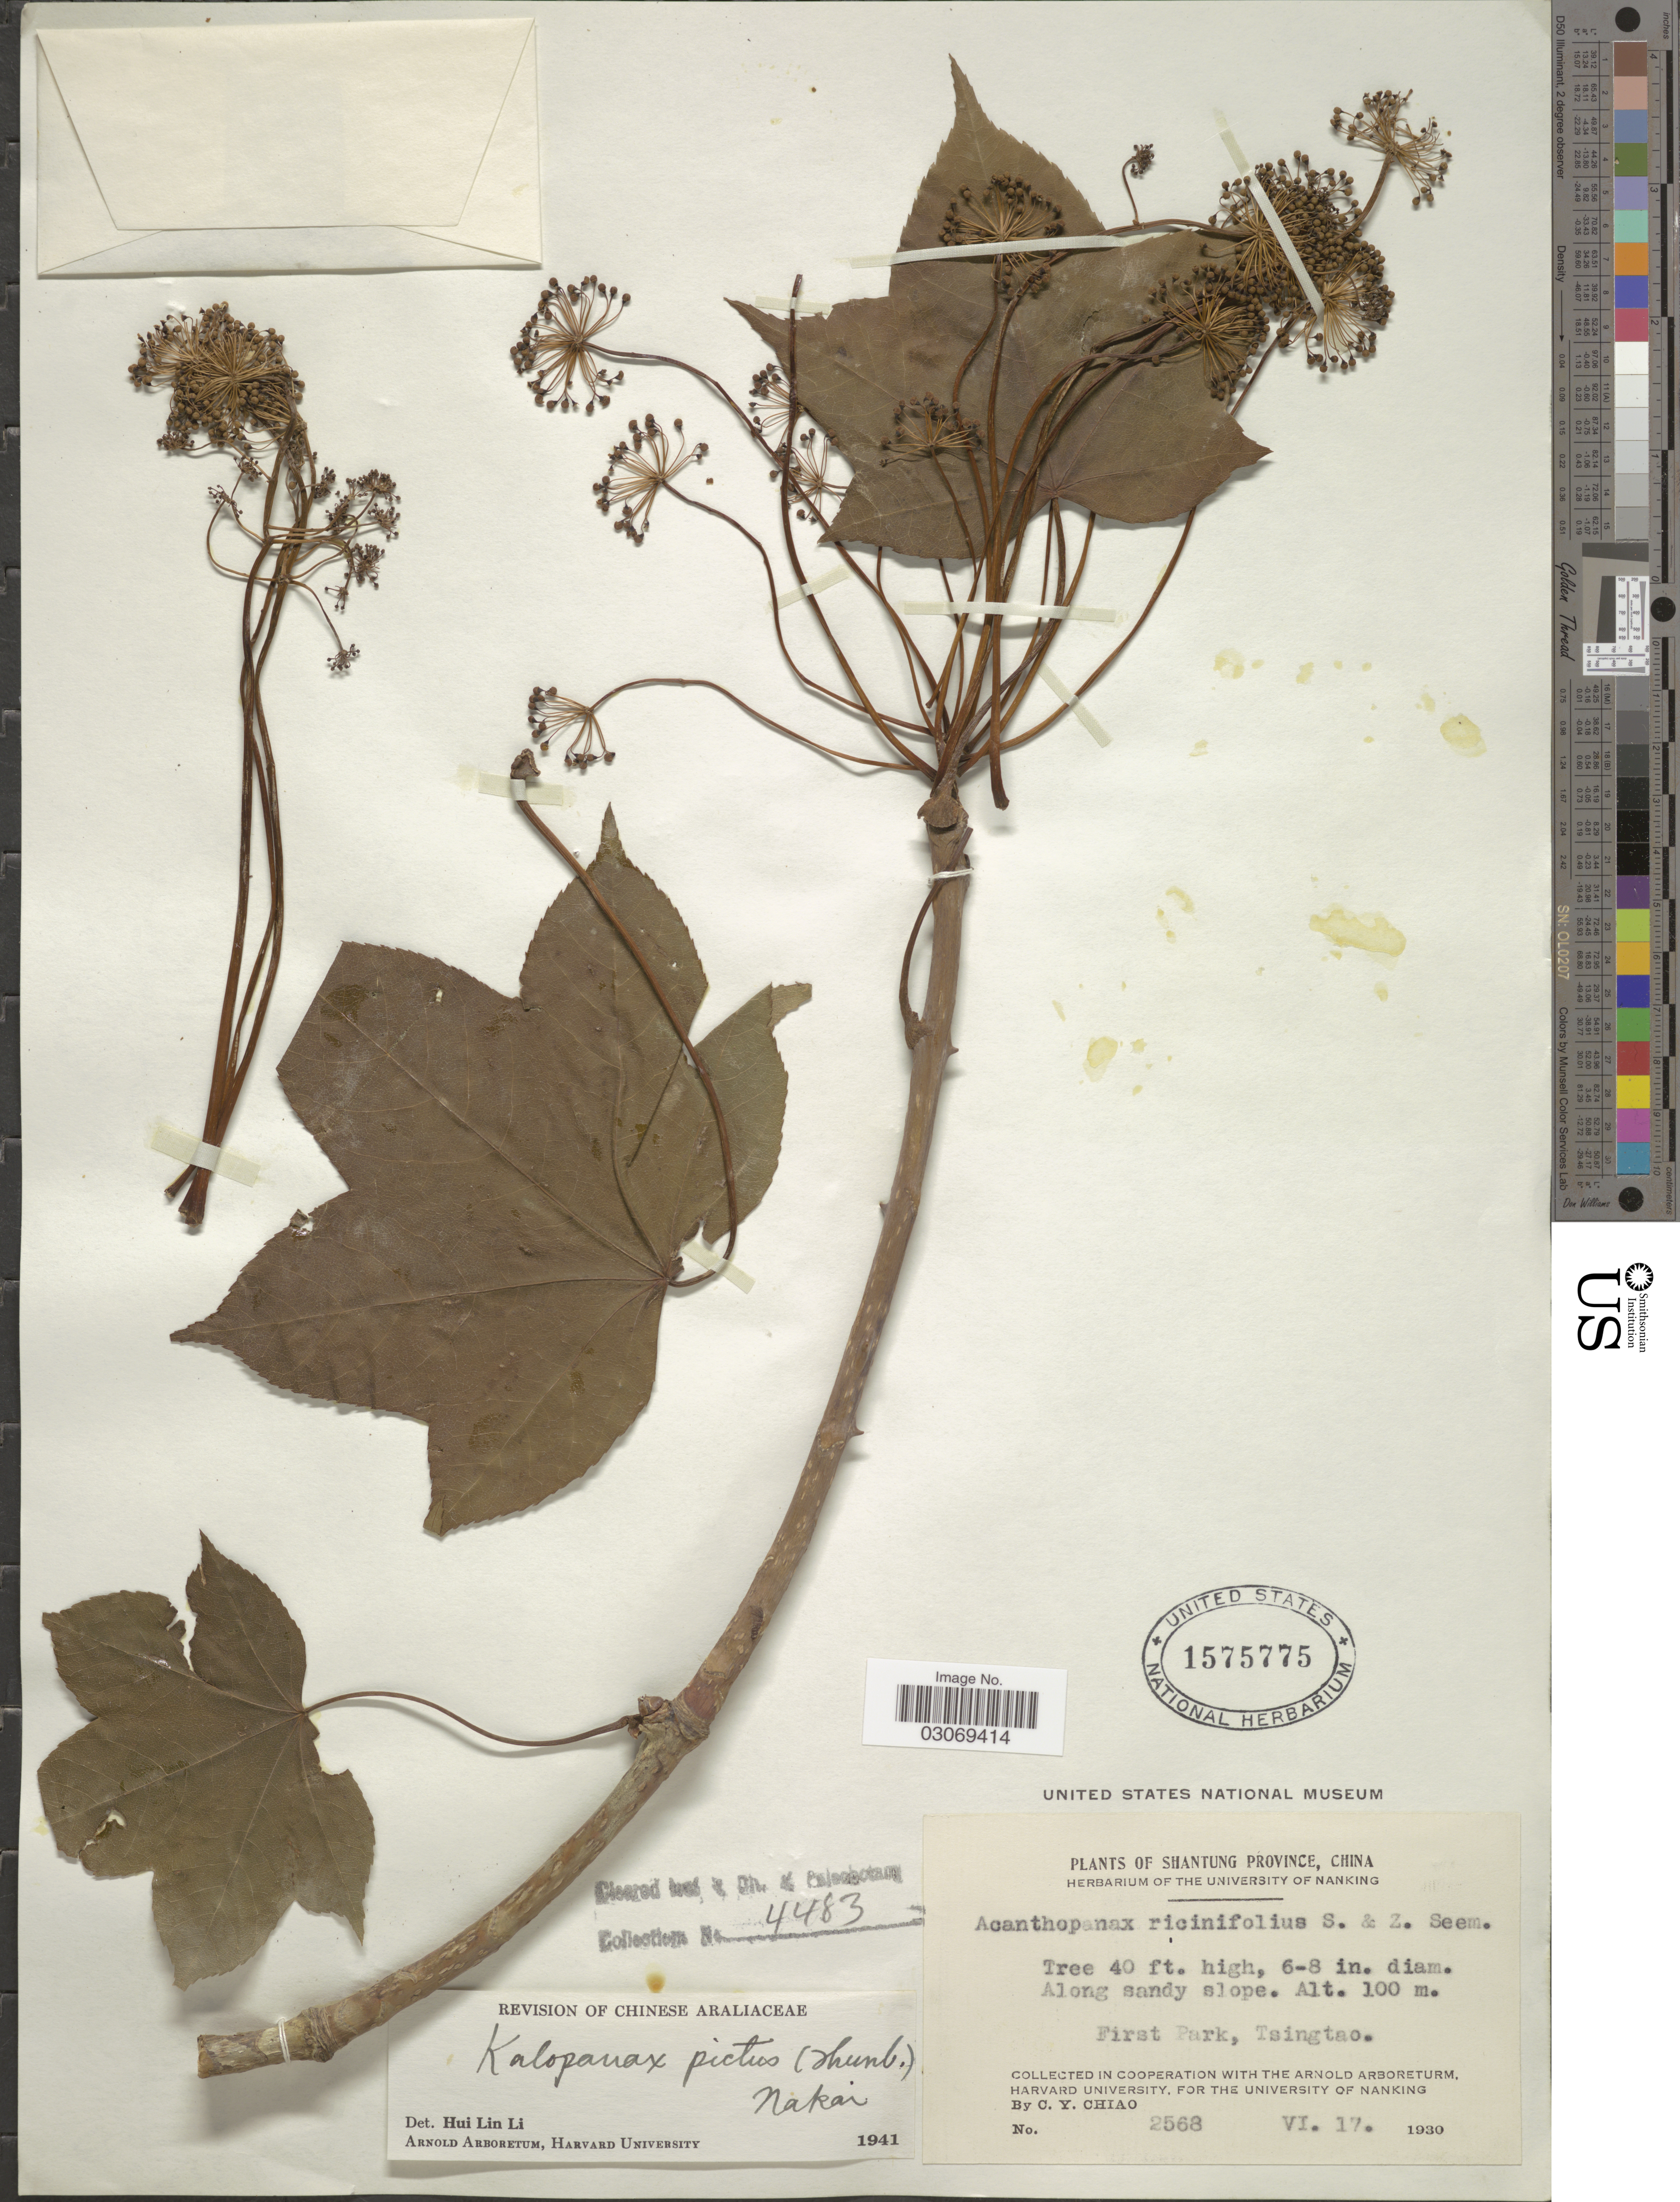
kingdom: Plantae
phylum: Tracheophyta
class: Magnoliopsida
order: Apiales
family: Araliaceae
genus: Kalopanax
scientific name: Kalopanax pictus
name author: (Thunb.) Nakai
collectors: C. Y. Chiao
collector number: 2568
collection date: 1930-06-17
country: China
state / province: Shandong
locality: Shantung Province. First Park, Tsingtao.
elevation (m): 100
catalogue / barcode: US 1575775